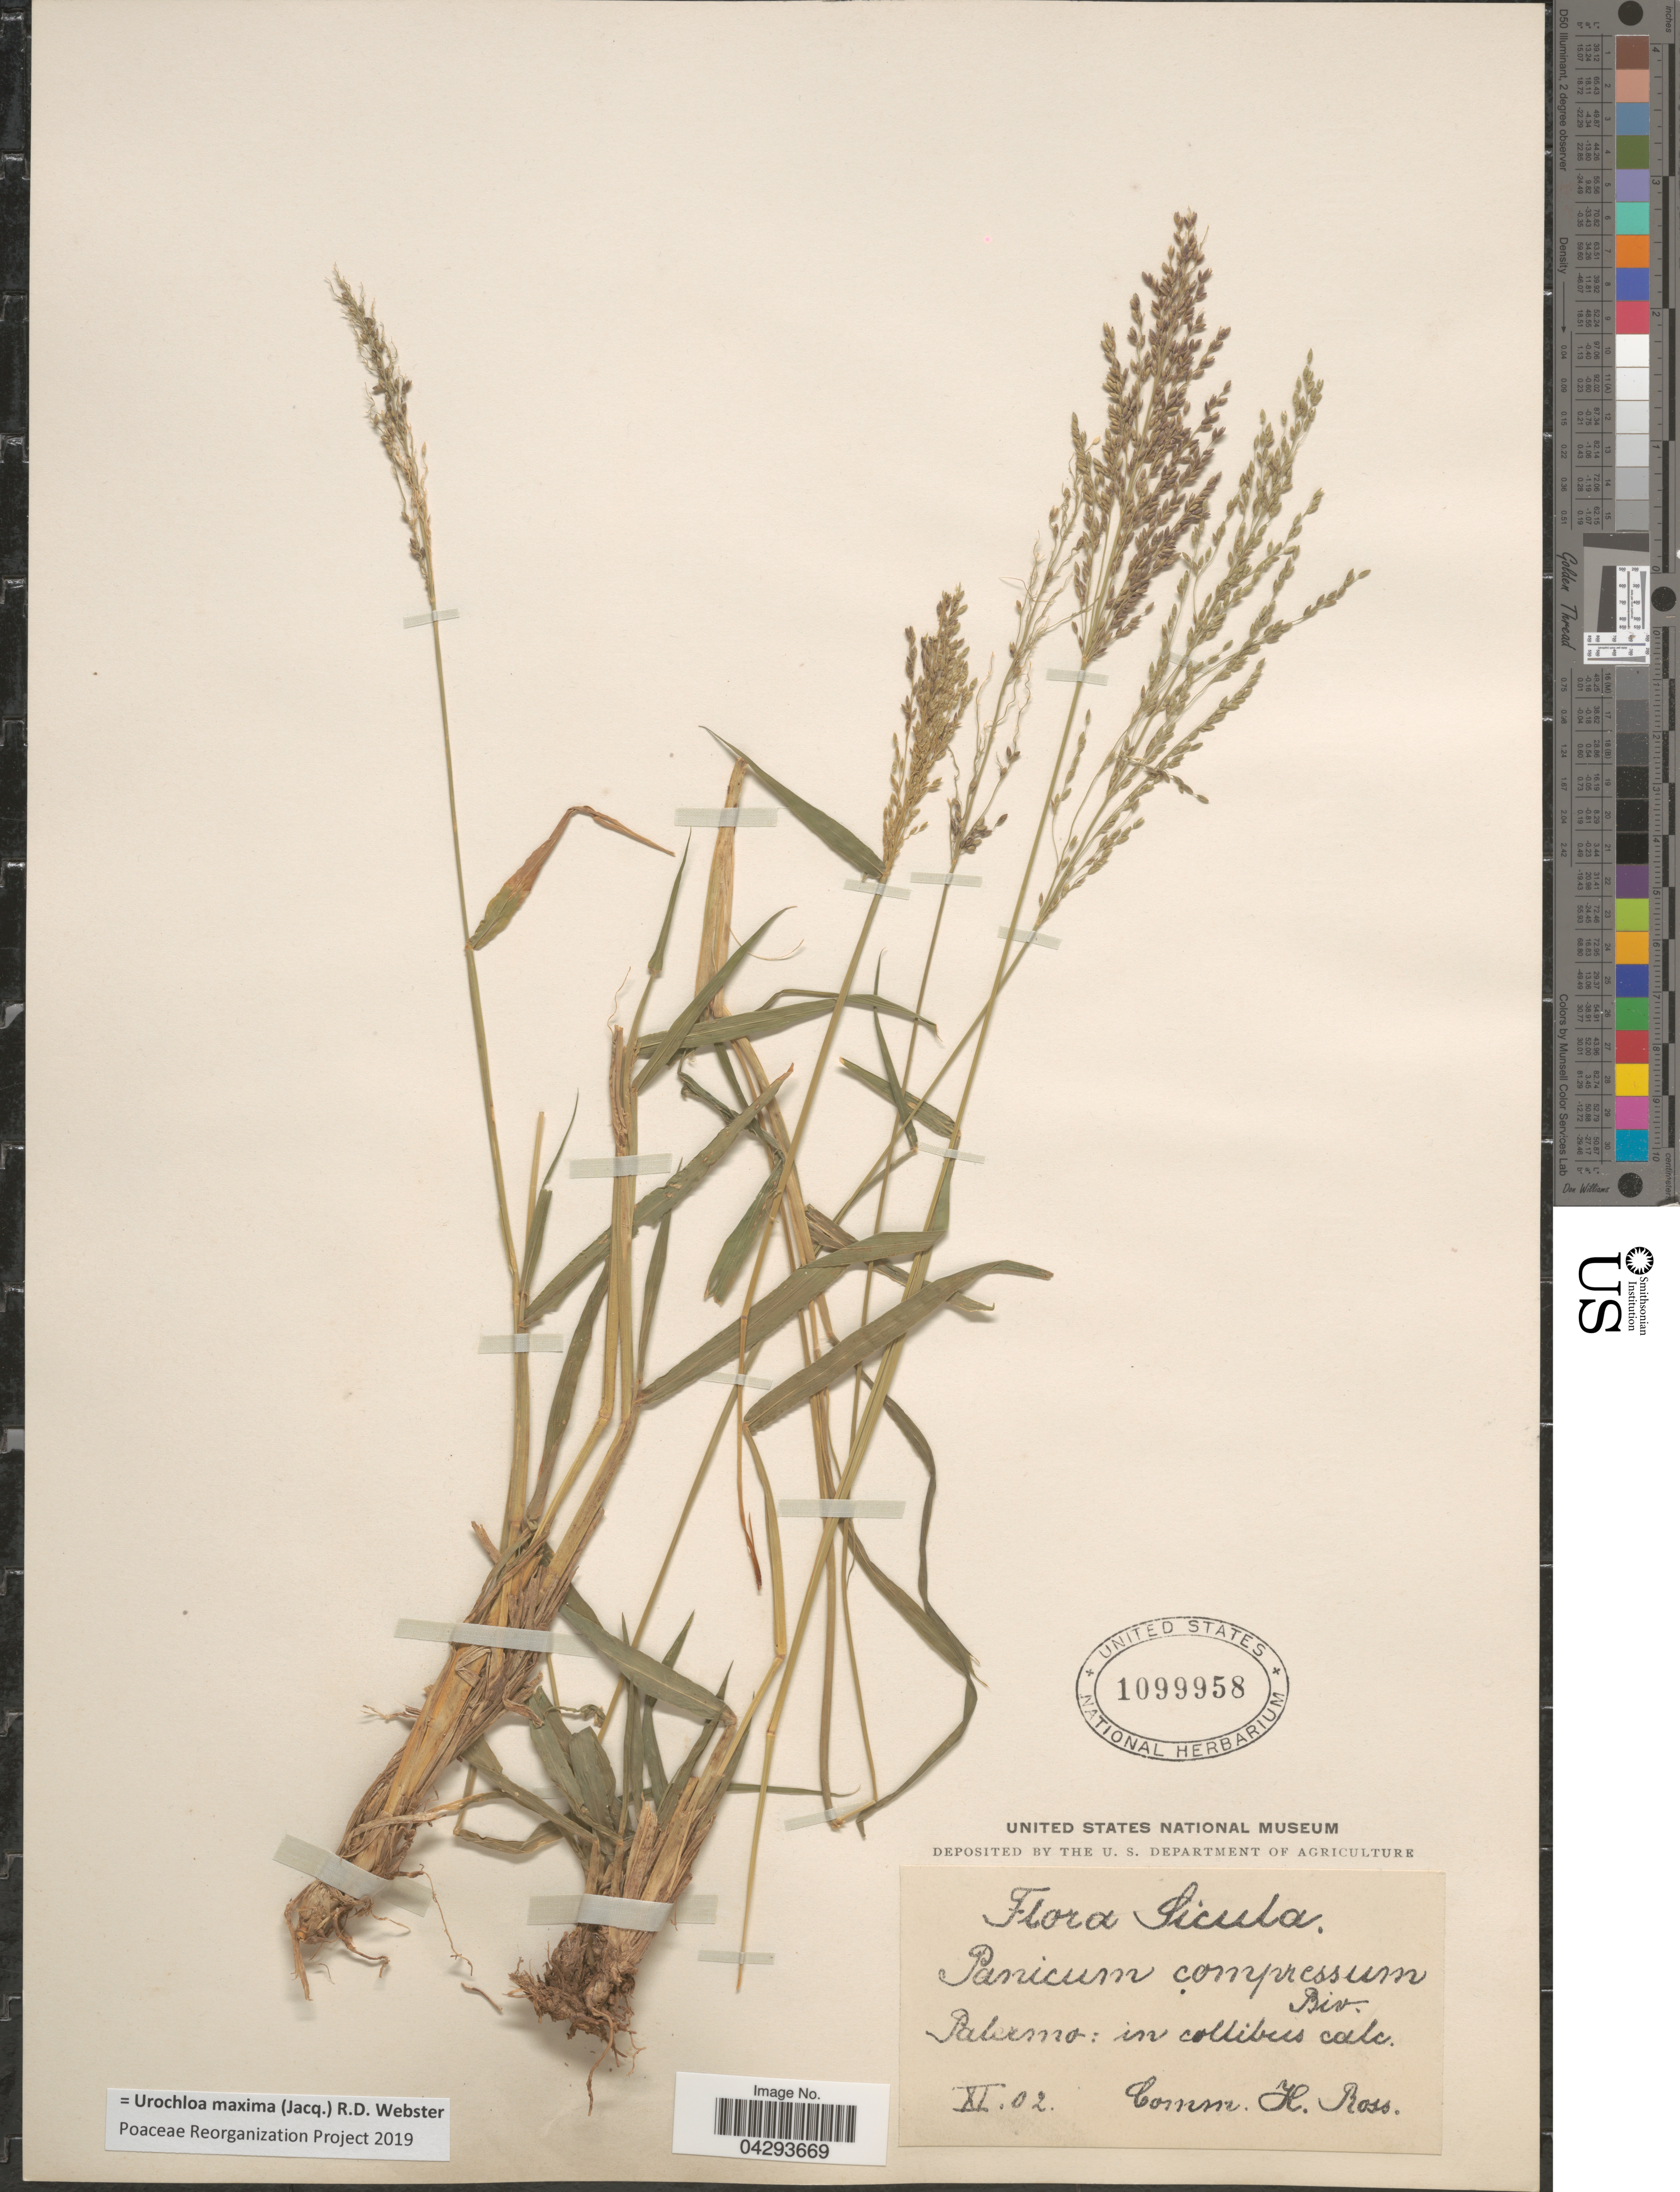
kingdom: Plantae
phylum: Tracheophyta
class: Liliopsida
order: Poales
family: Poaceae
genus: Megathyrsus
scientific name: Megathyrsus maximus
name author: (Jacq.) B.K. Simon & S.W.L. Jacobs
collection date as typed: Transcribed d/m/y: /11/2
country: Italy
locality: Sicula. Palermo: in collibus calc.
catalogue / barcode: US 1099958